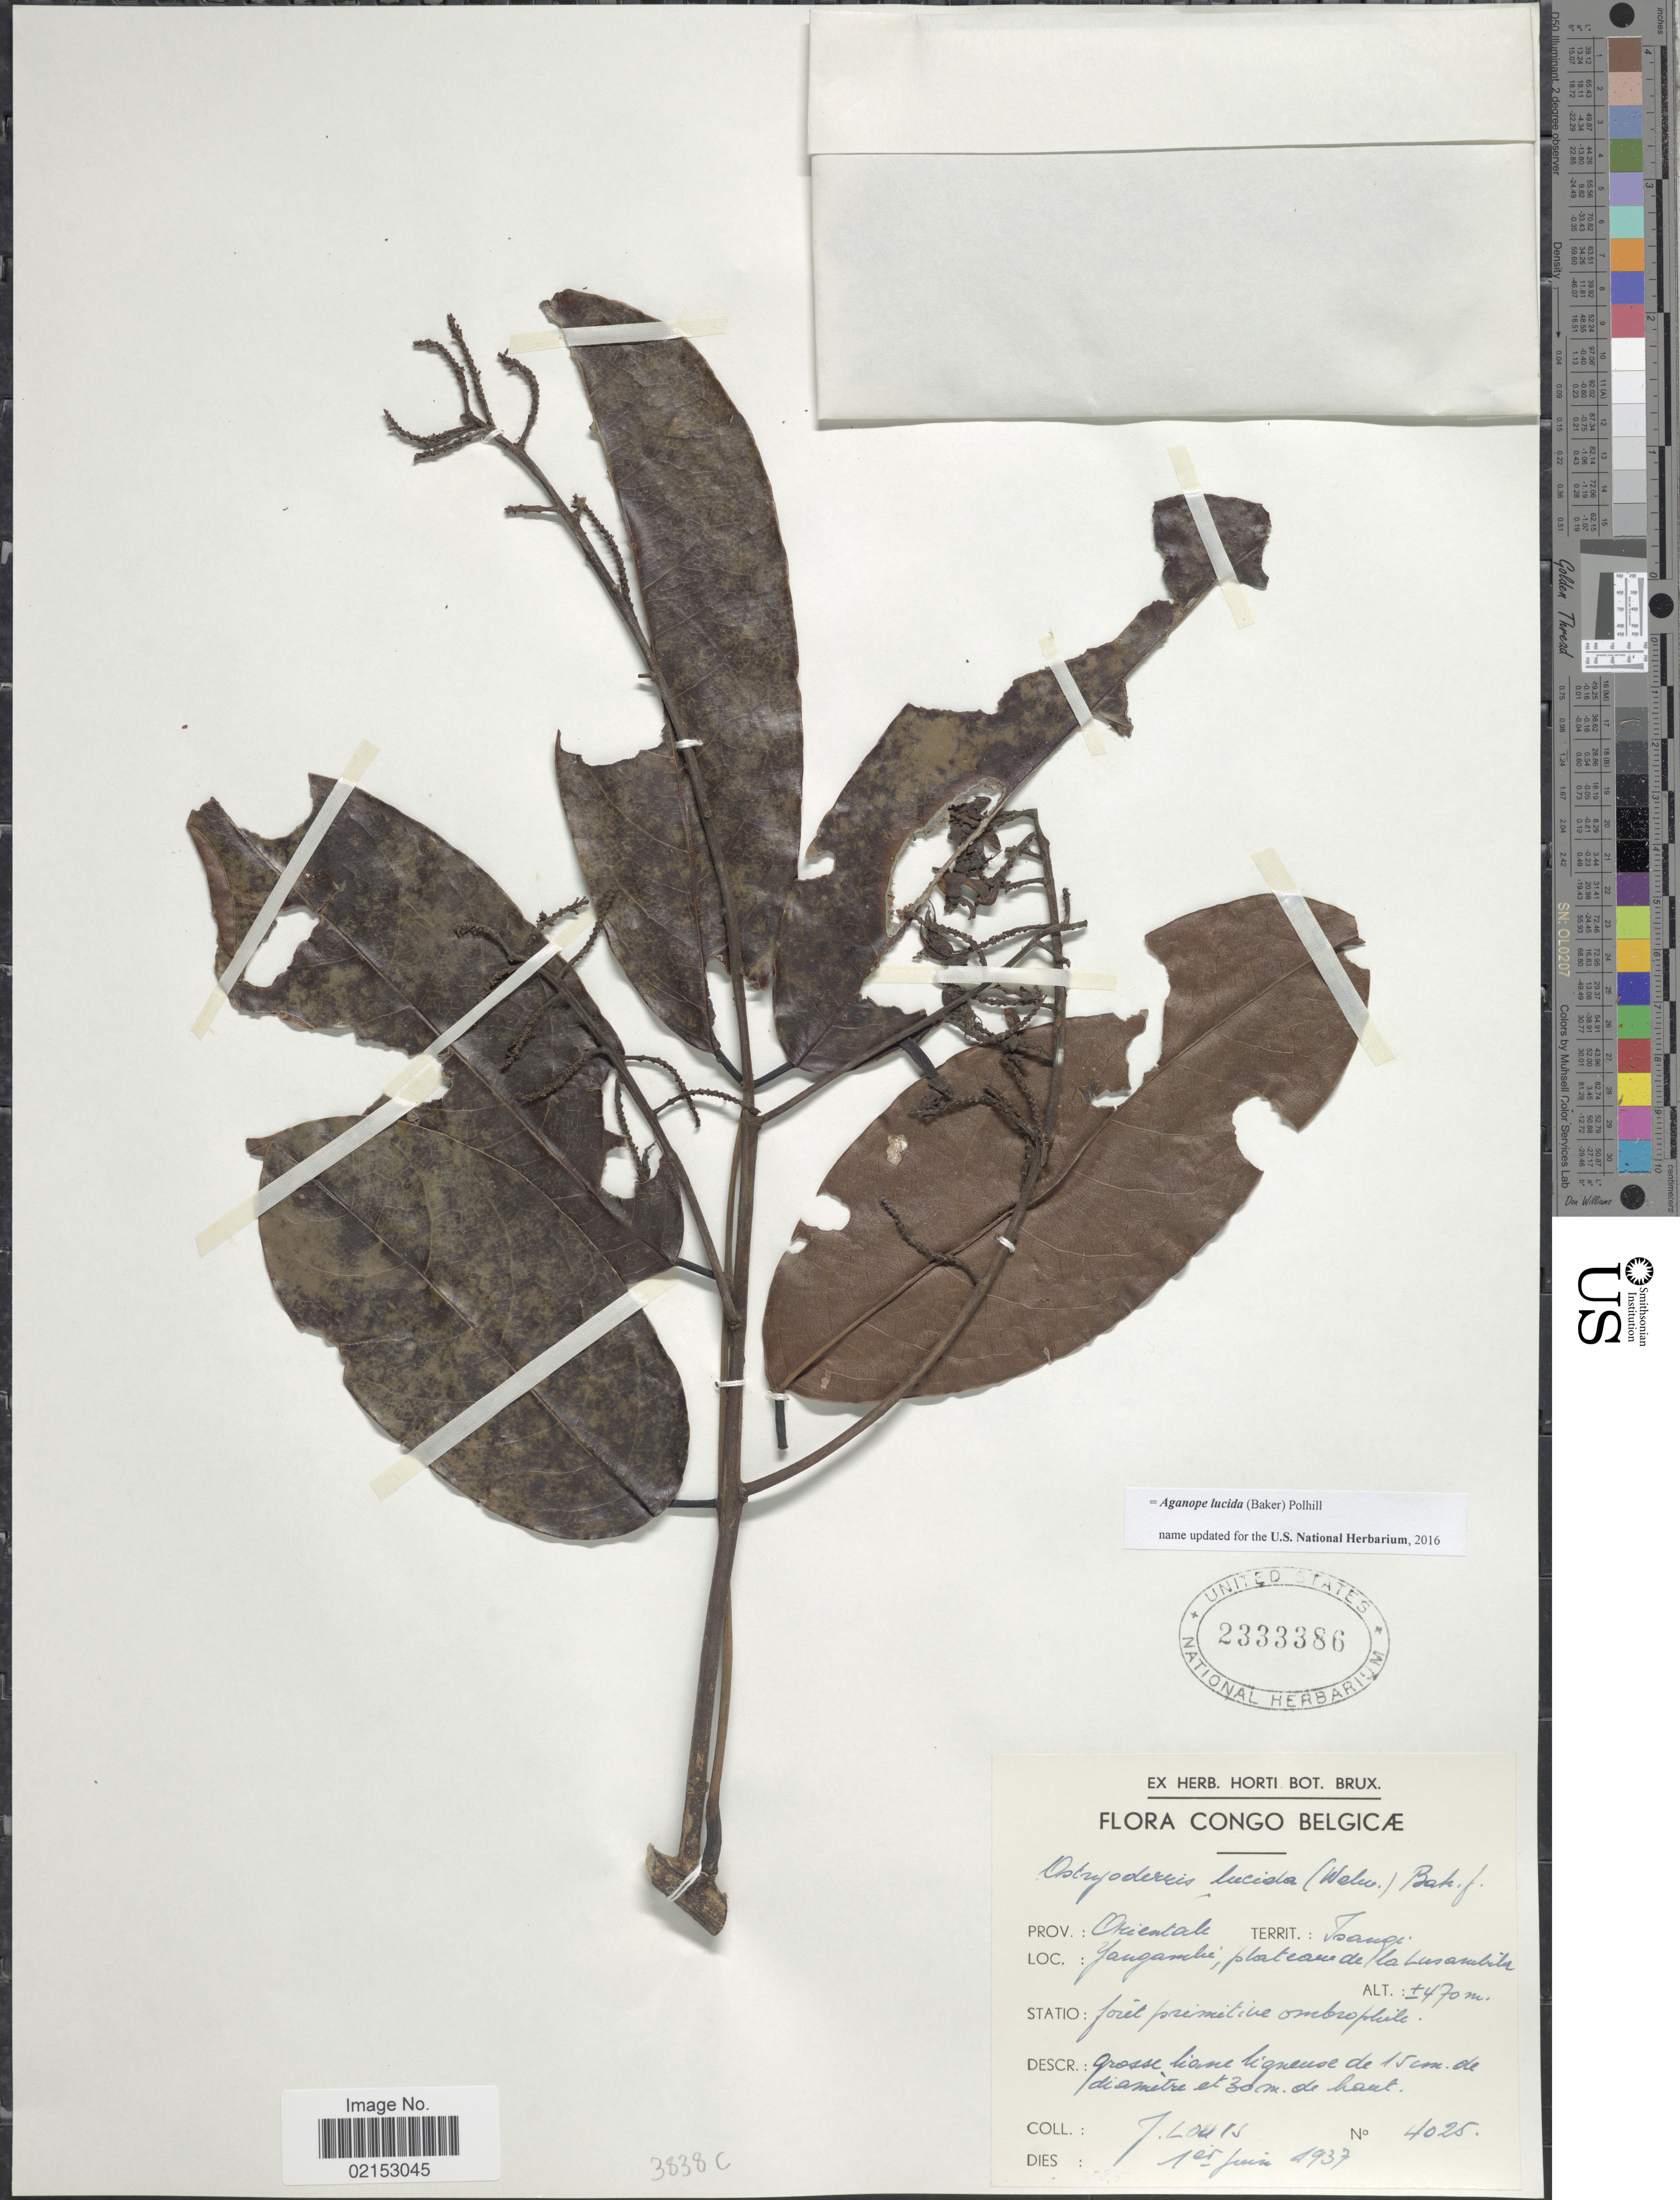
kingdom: Plantae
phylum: Tracheophyta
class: Magnoliopsida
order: Fabales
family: Fabaceae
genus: Aganope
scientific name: Aganope lucida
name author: (Welw. ex Baker) Polhill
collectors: J. Louis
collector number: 4025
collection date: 1937-06-01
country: Congo, Democratic Republic of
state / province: Tshopo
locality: Congo Belgicæ, Territ: Isanga, Yangambé, plateau de la Lusambil [illegible text]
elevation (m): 470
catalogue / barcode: US 2333386